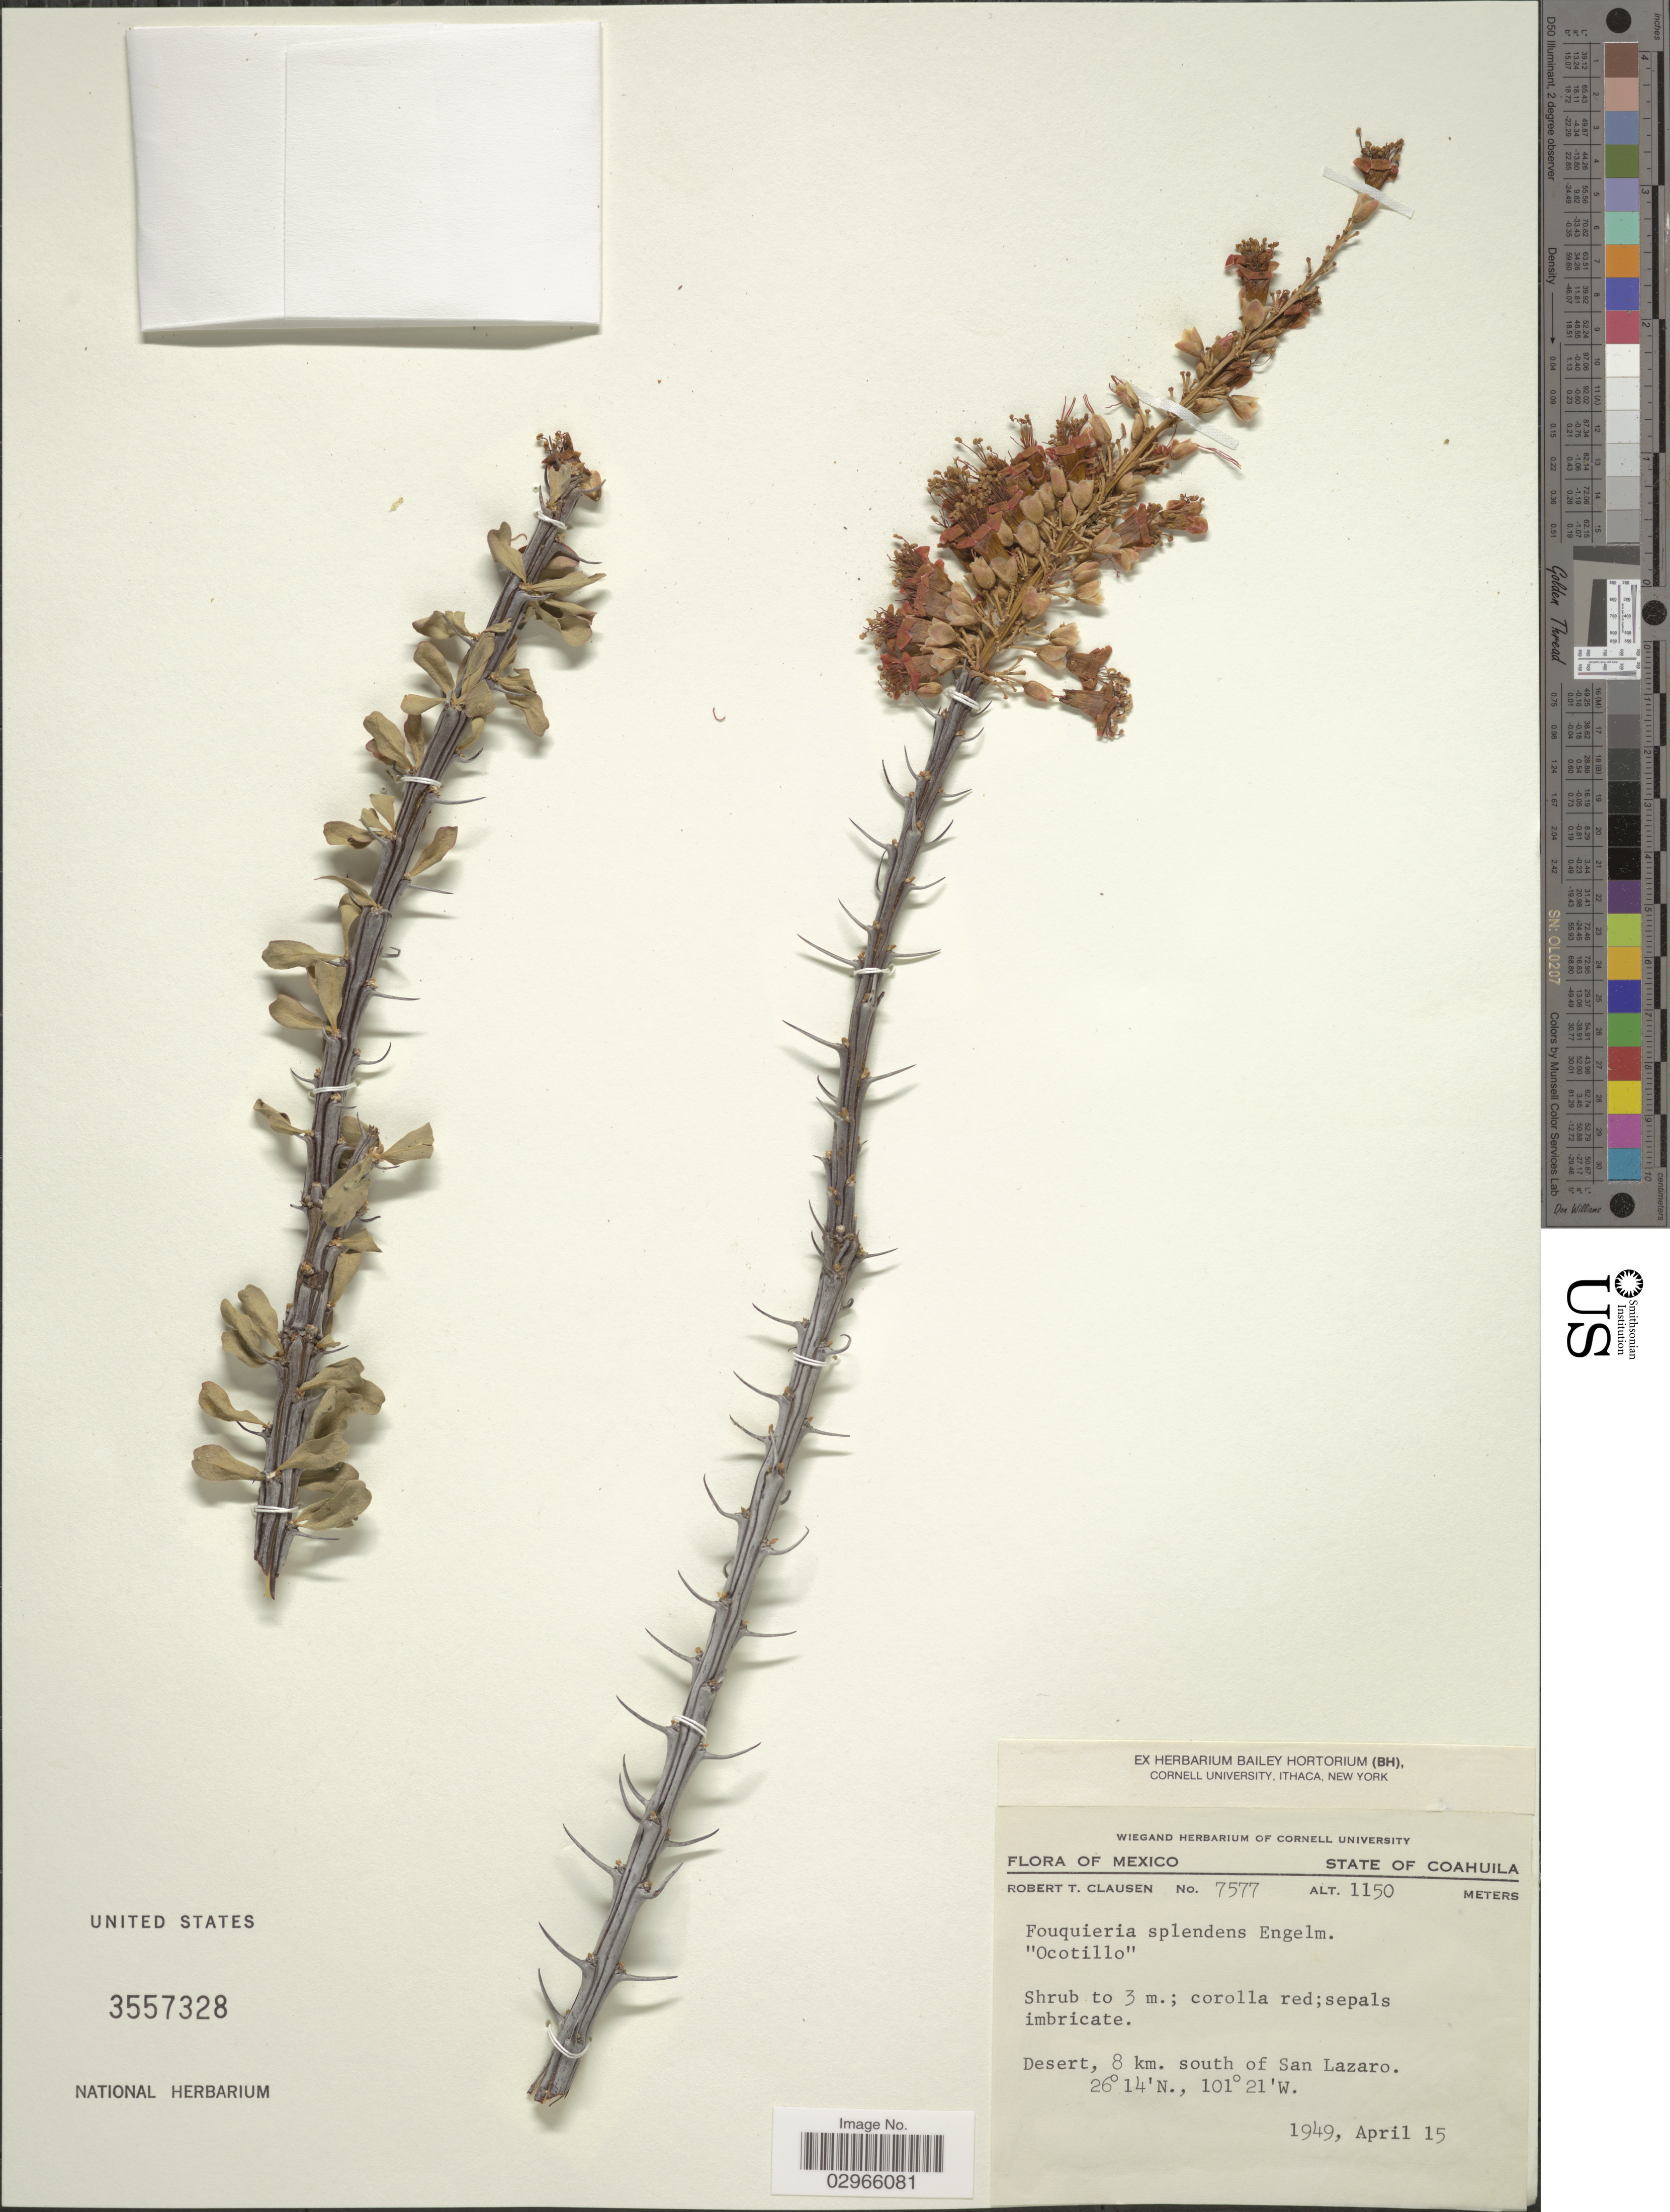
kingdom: Plantae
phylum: Tracheophyta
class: Magnoliopsida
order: Ericales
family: Fouquieriaceae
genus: Fouquieria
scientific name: Fouquieria splendens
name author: Engelm.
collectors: R. T. Clausen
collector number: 7577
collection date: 1949-04-15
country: Mexico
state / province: Coahuila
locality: Desert, 8 km. south of San Lazaro.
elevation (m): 1150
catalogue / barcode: US 3557328